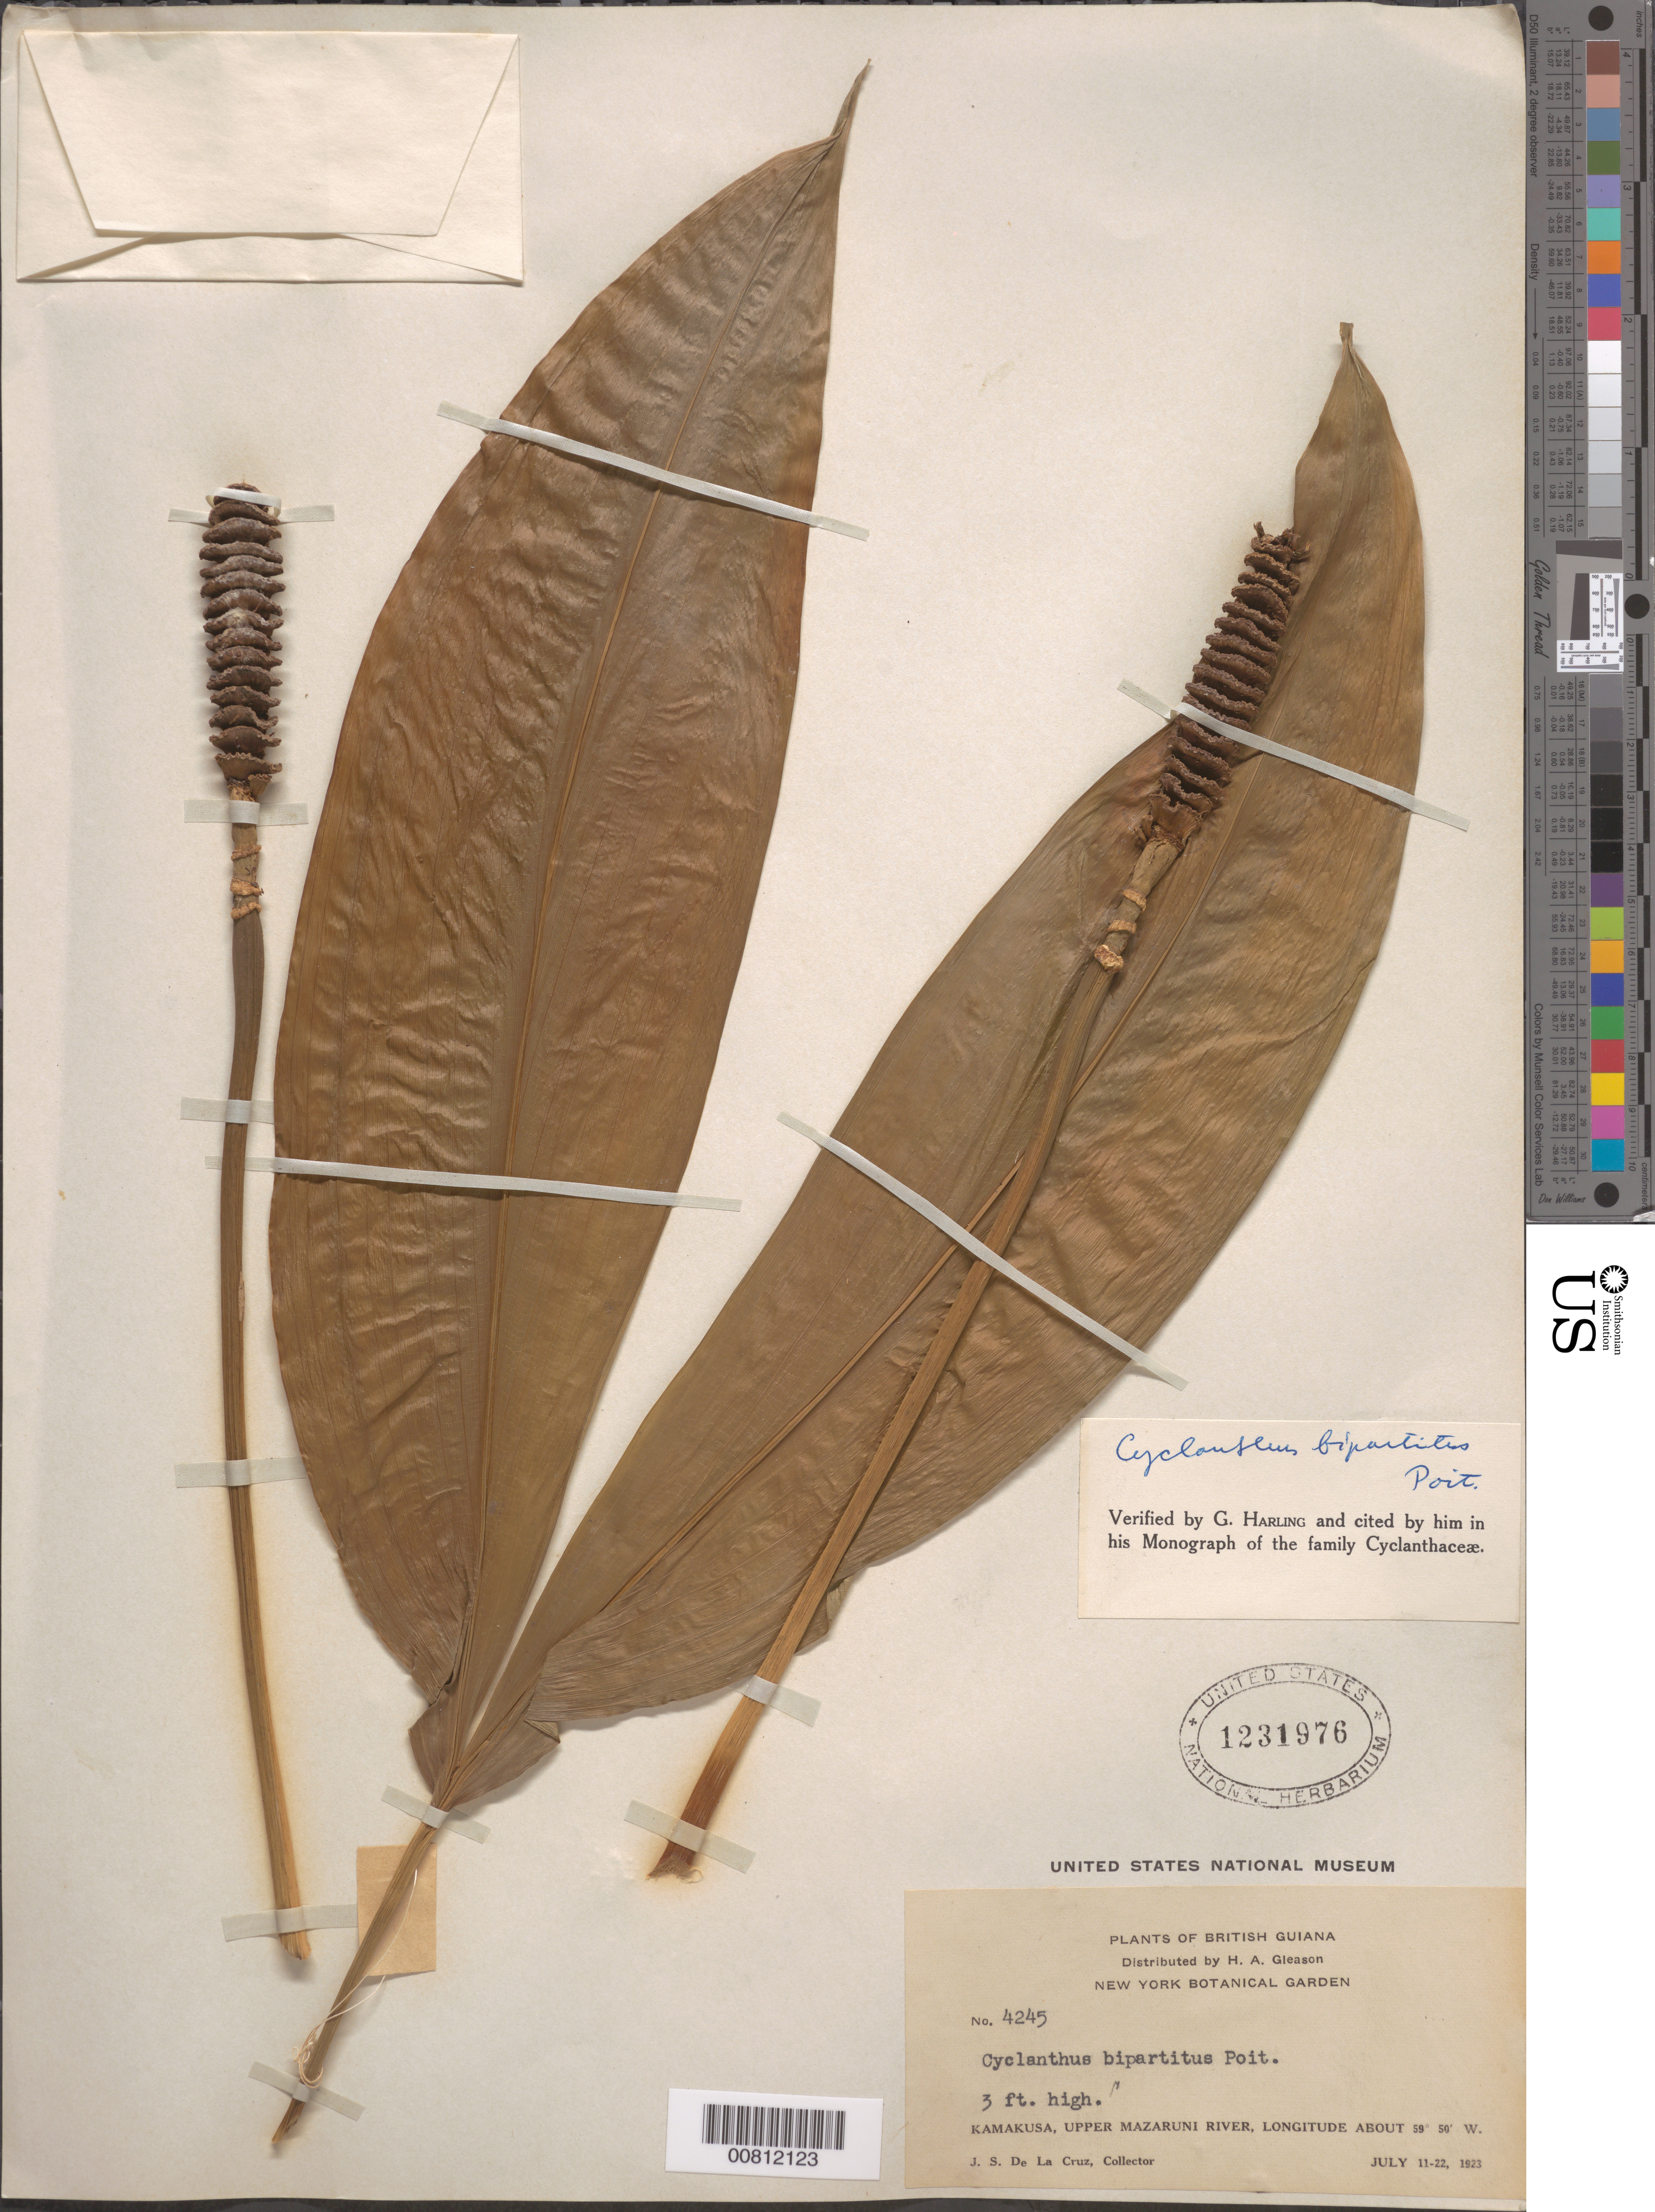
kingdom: Plantae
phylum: Tracheophyta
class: Liliopsida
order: Pandanales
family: Cyclanthaceae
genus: Cyclanthus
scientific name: Cyclanthus bipartitus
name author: Poit. ex A. Rich.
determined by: Harling, Gunnar W.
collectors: J. S. de la Cruz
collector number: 4245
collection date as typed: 11-Jul-23 to 22-Jul-23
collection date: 1923-07-11/1923-07-22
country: Guyana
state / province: Cuyuni-Mazaruni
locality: Kamakusa, Upper Mazaruni R.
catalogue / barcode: US 1231976